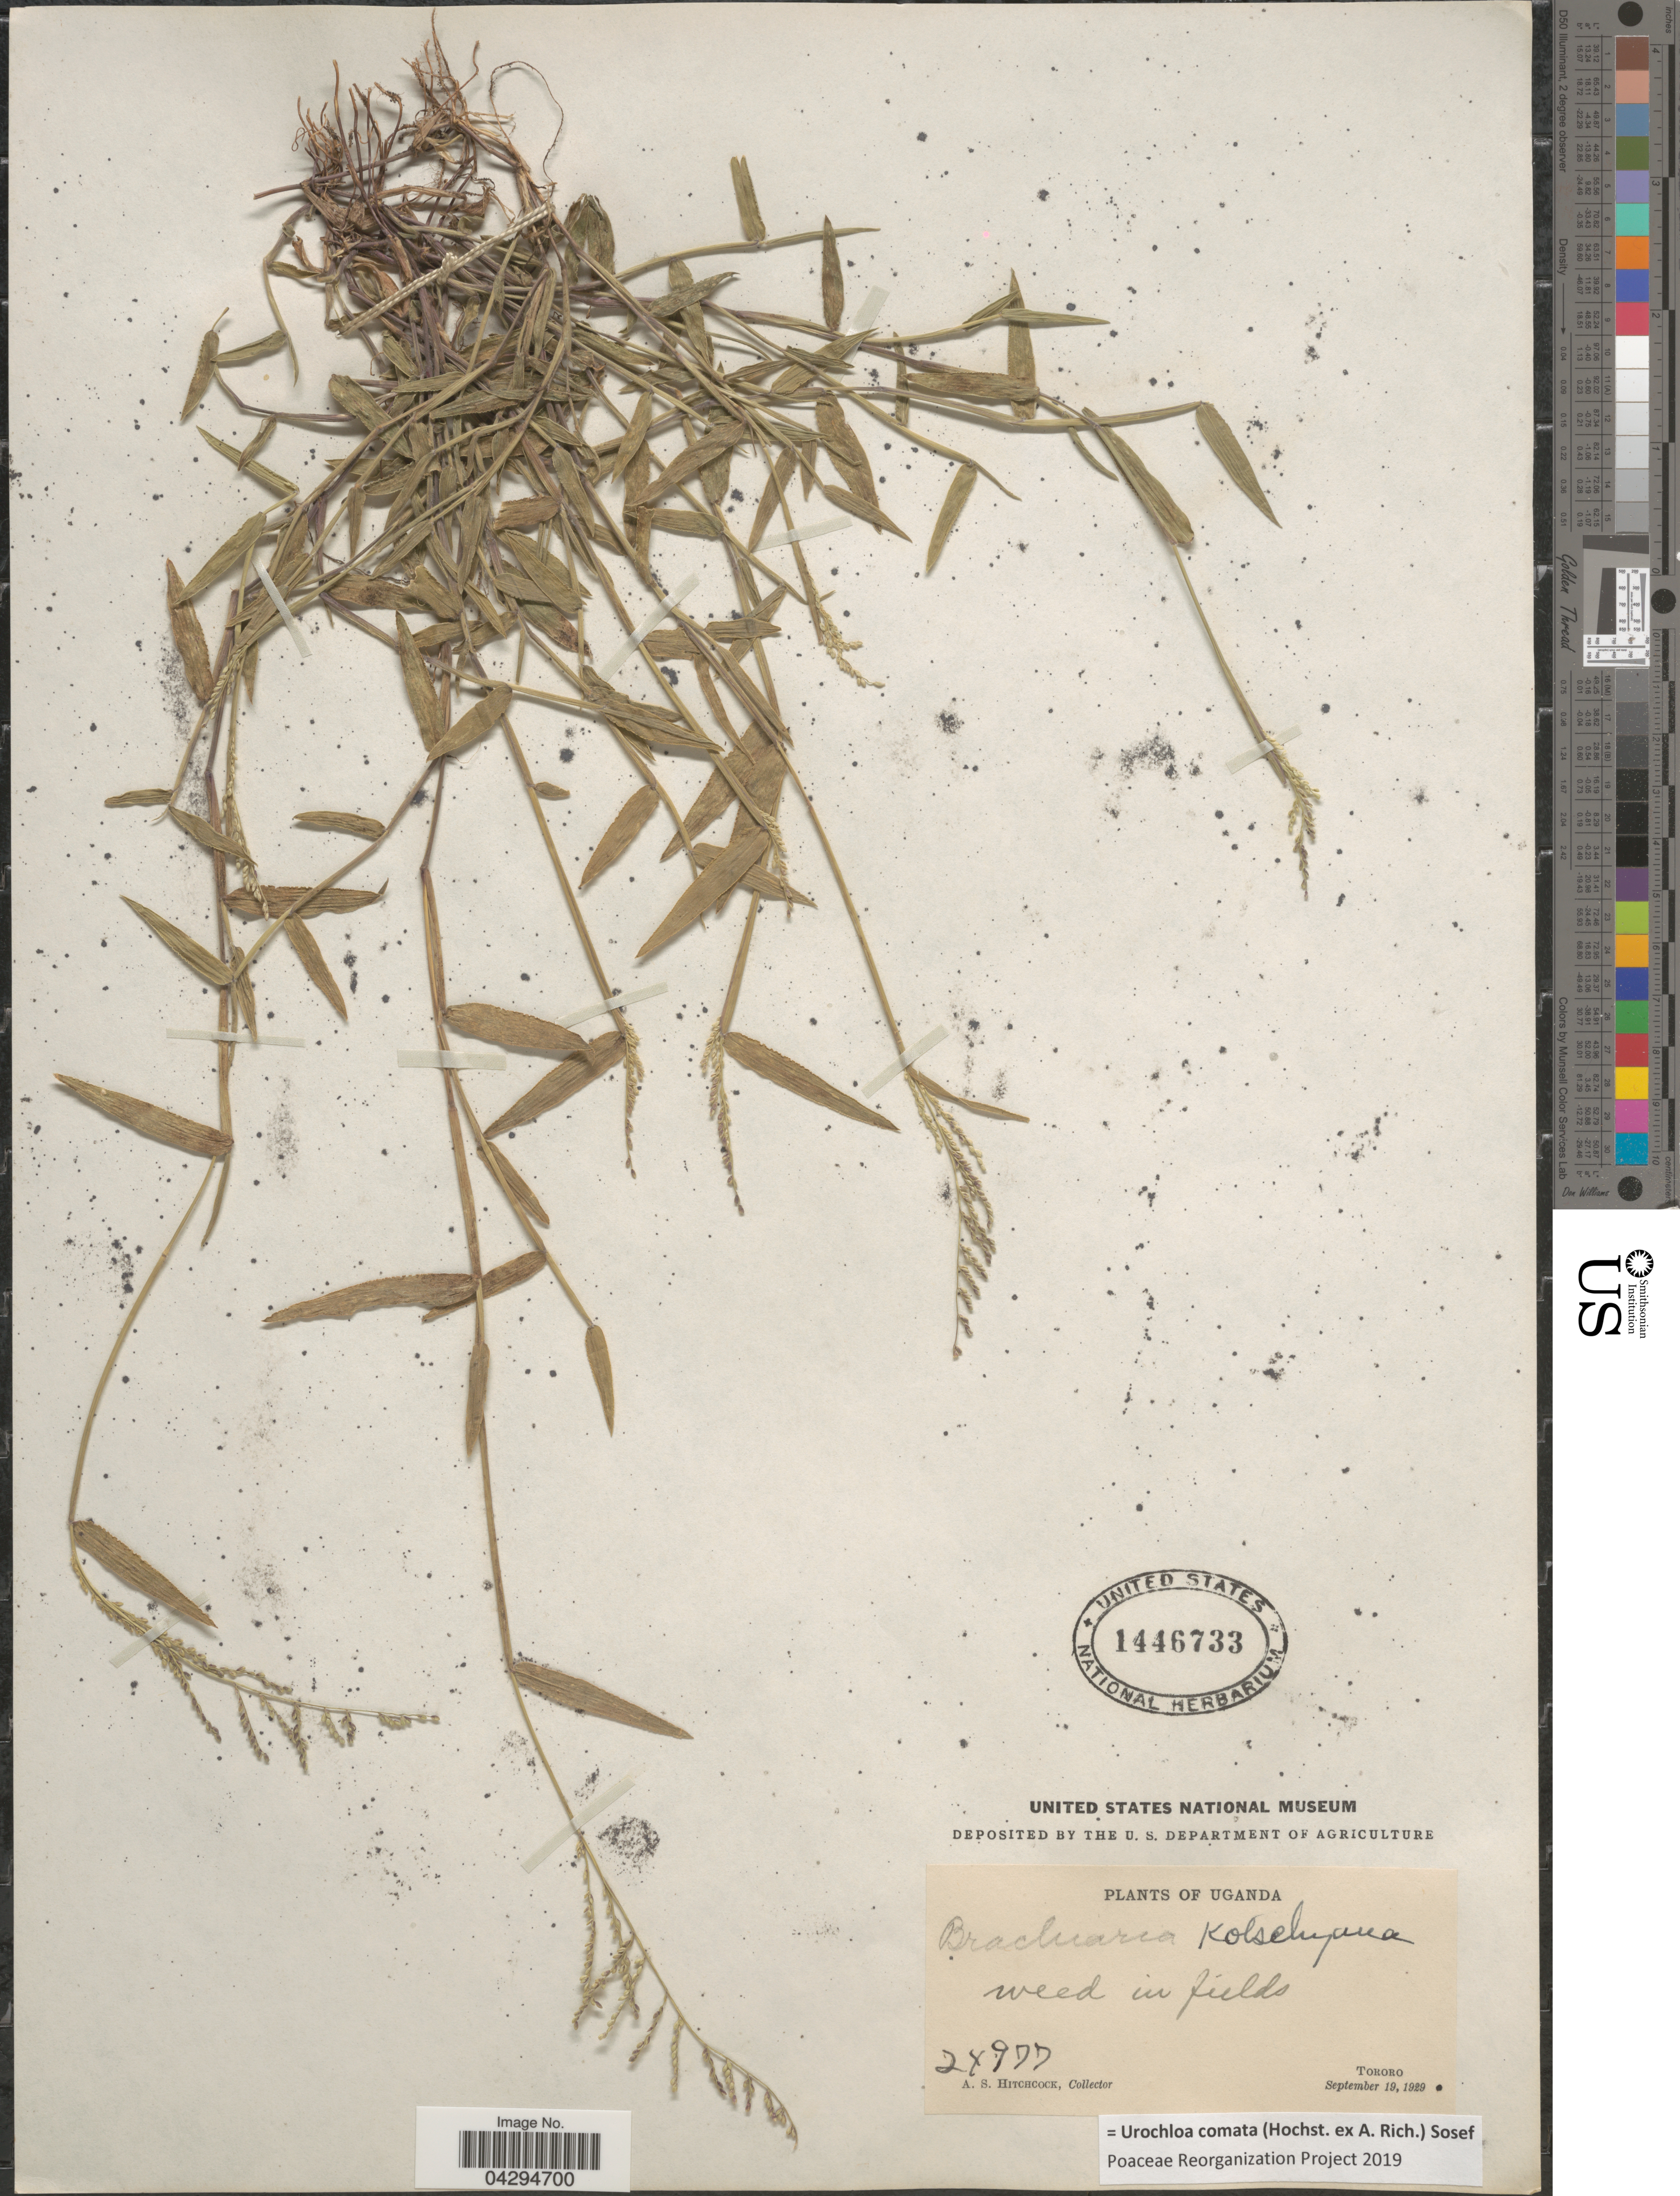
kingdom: Plantae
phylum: Tracheophyta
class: Liliopsida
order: Poales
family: Poaceae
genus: Urochloa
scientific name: Urochloa comata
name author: (Hochst. ex A. Rich.) Sosef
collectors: A. S. Hitchcock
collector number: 24977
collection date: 1929-09-19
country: Uganda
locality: Weed in fields. Tororo.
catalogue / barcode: US 1446733